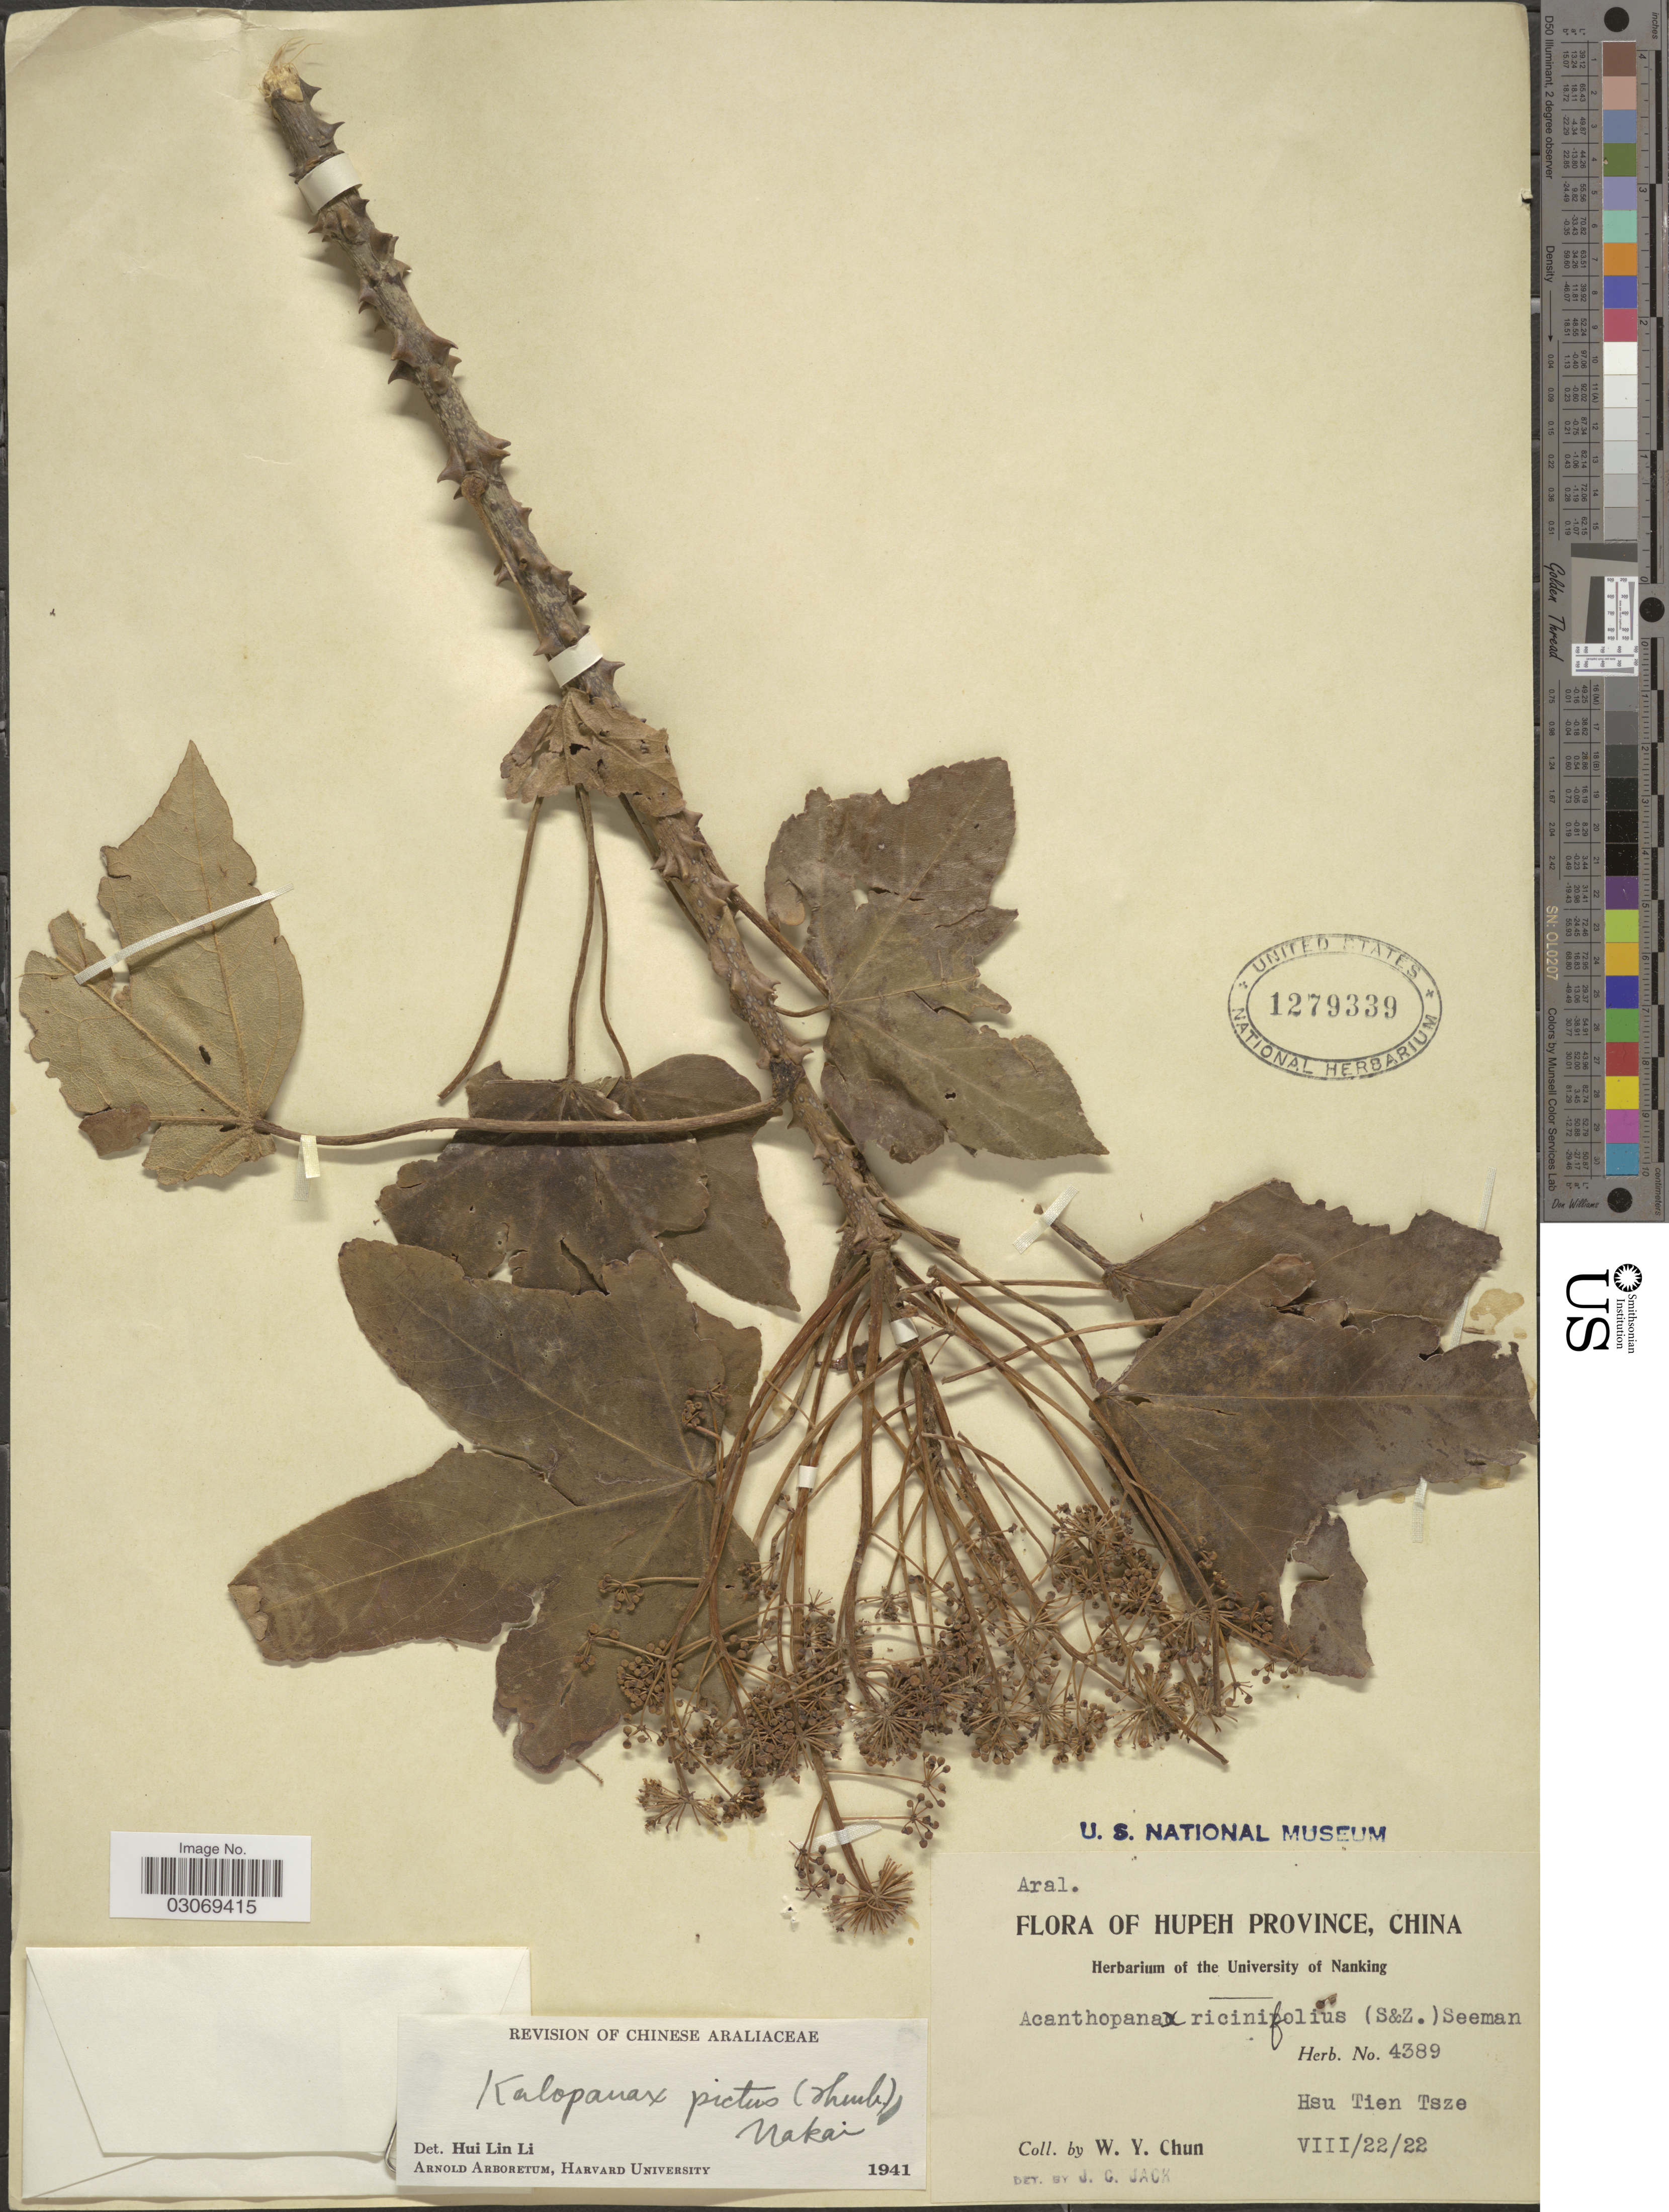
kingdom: Plantae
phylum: Tracheophyta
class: Magnoliopsida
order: Apiales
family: Araliaceae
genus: Kalopanax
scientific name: Kalopanax pictus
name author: (Thunb.) Nakai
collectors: W. Y. Chun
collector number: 4389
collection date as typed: Transcribed d/m/y: 22/8/22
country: China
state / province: Hubei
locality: Hupeh Province. Hsu Tien Tsze.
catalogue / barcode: US 1279339